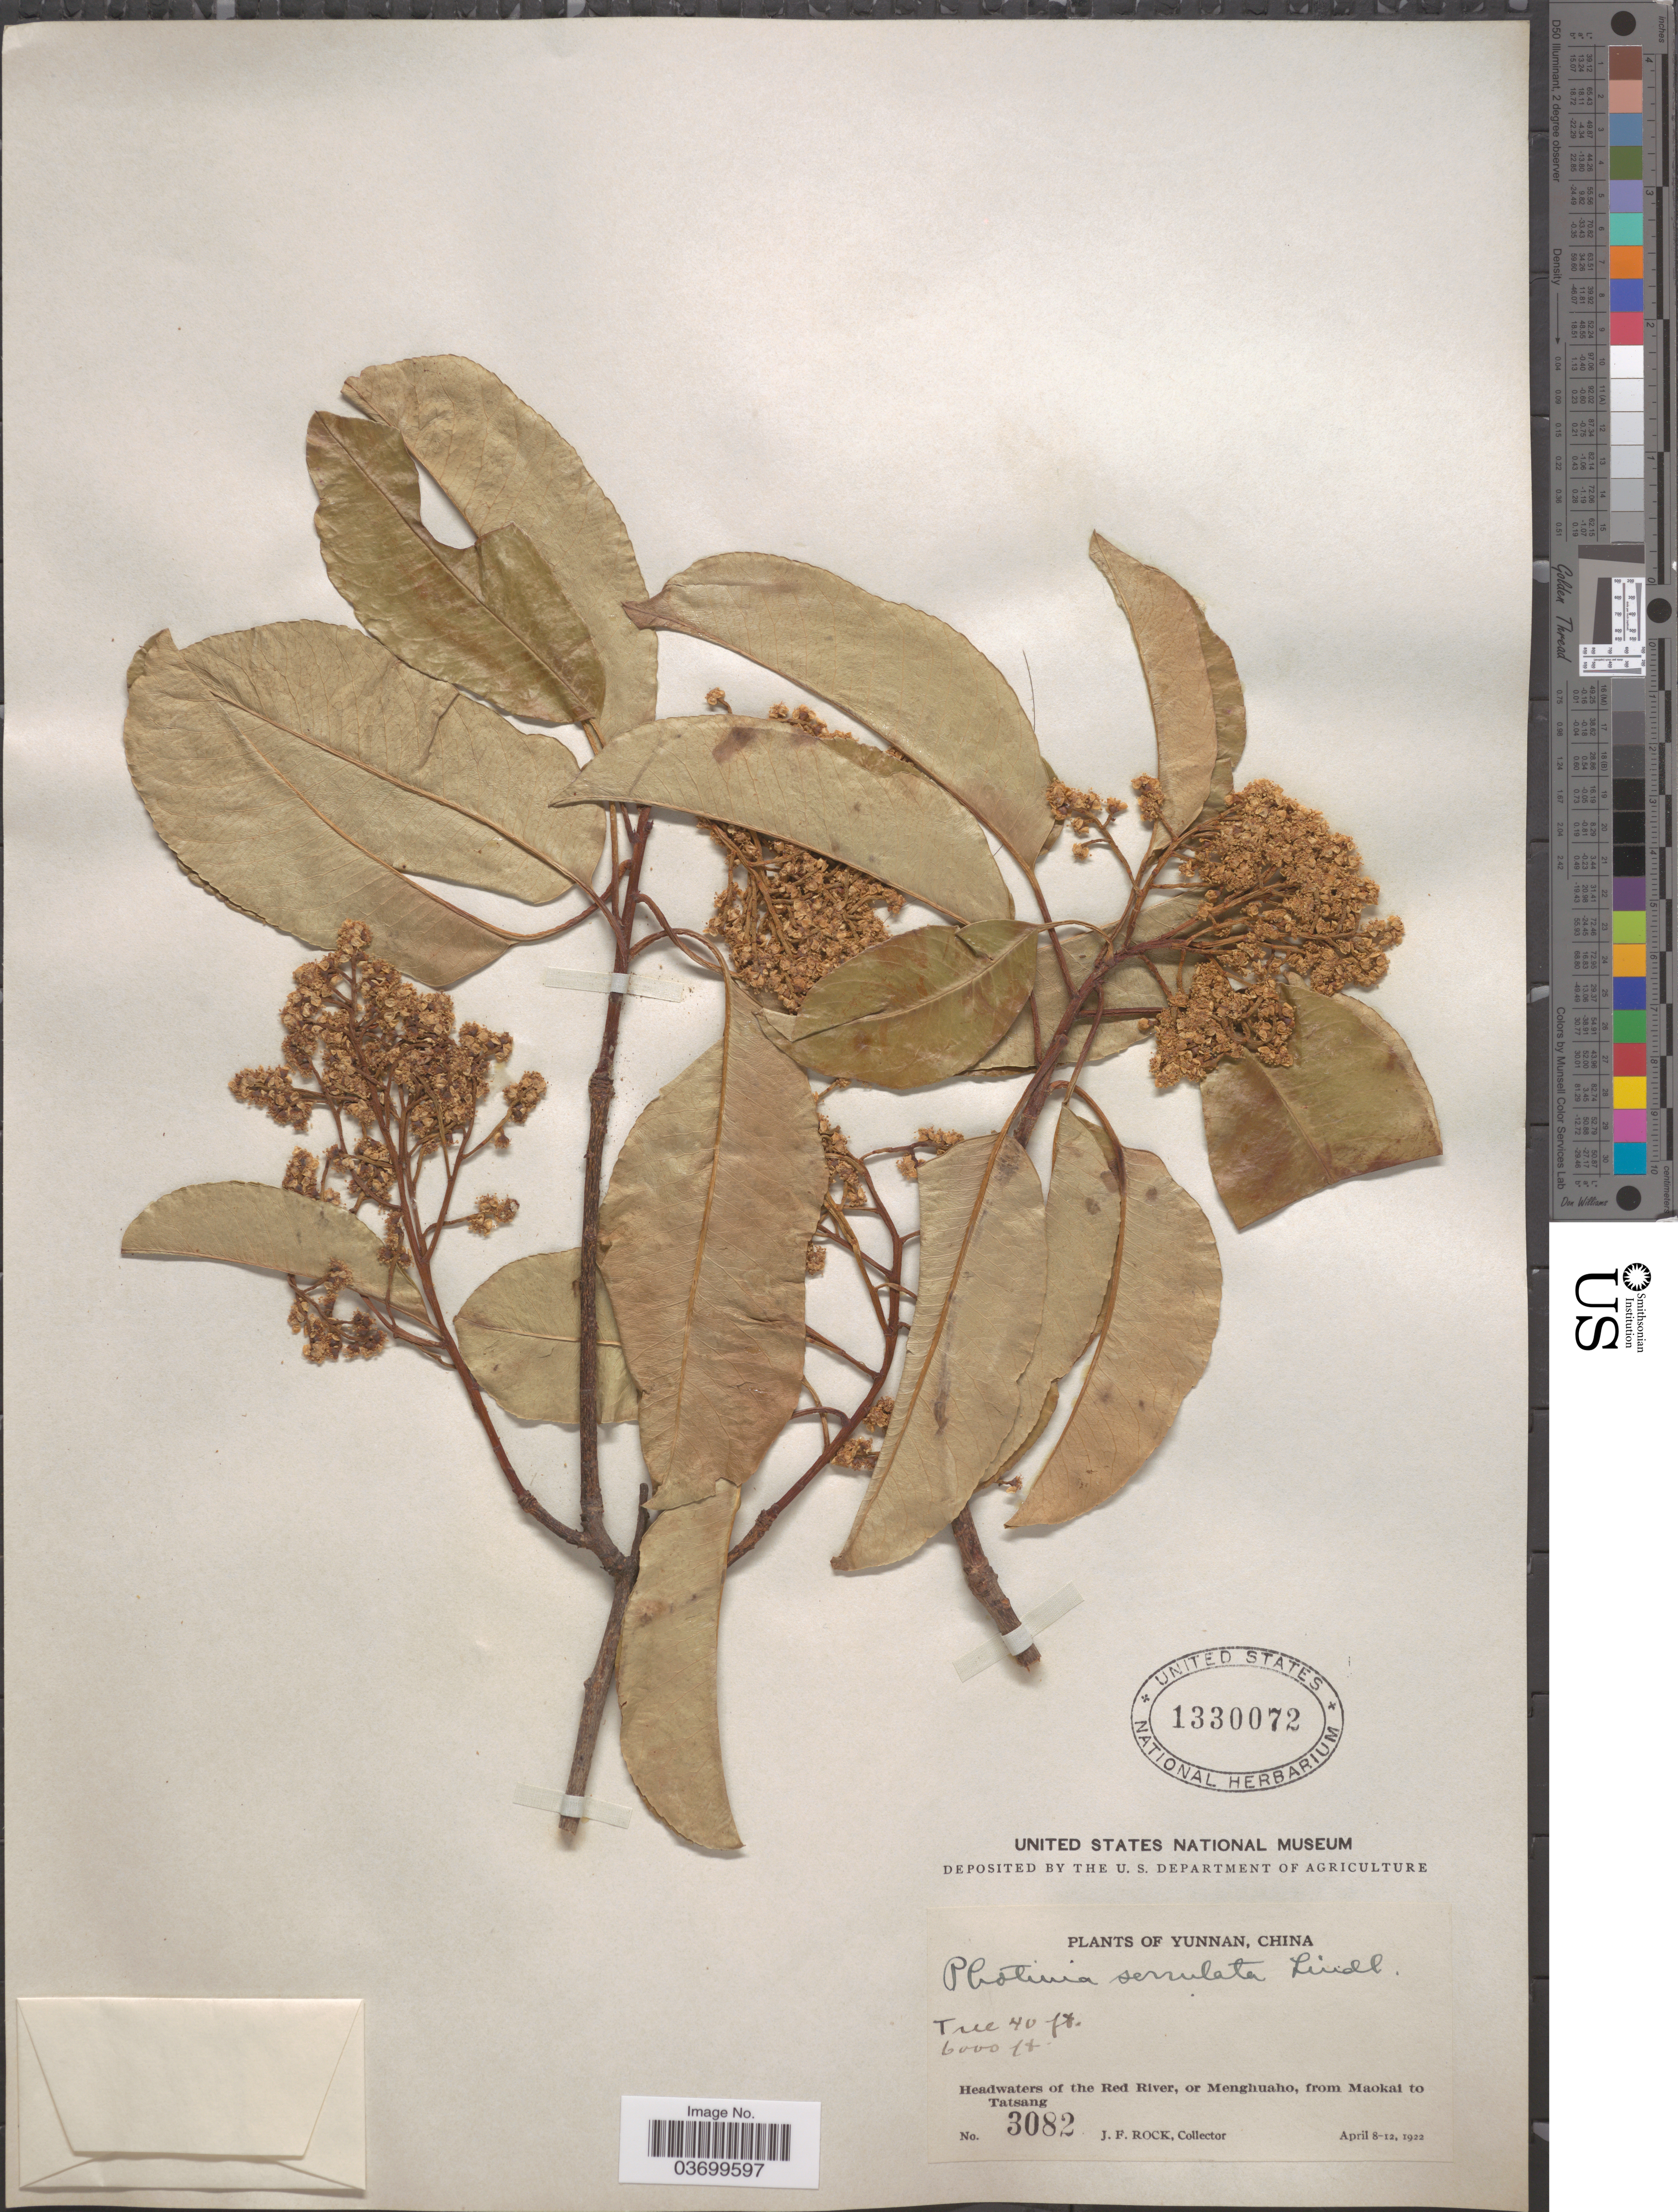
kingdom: Plantae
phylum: Tracheophyta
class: Magnoliopsida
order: Rosales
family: Rosaceae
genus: Photinia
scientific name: Photinia serrulata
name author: Franch. & Sav.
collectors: J. Rock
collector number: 3082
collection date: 1922-04-08/1922-04-12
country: China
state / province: Yunnan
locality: Headwaters of the Red River, or Menghuaho, from Maokai to Tatsang.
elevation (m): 1829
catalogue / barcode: US 1330072